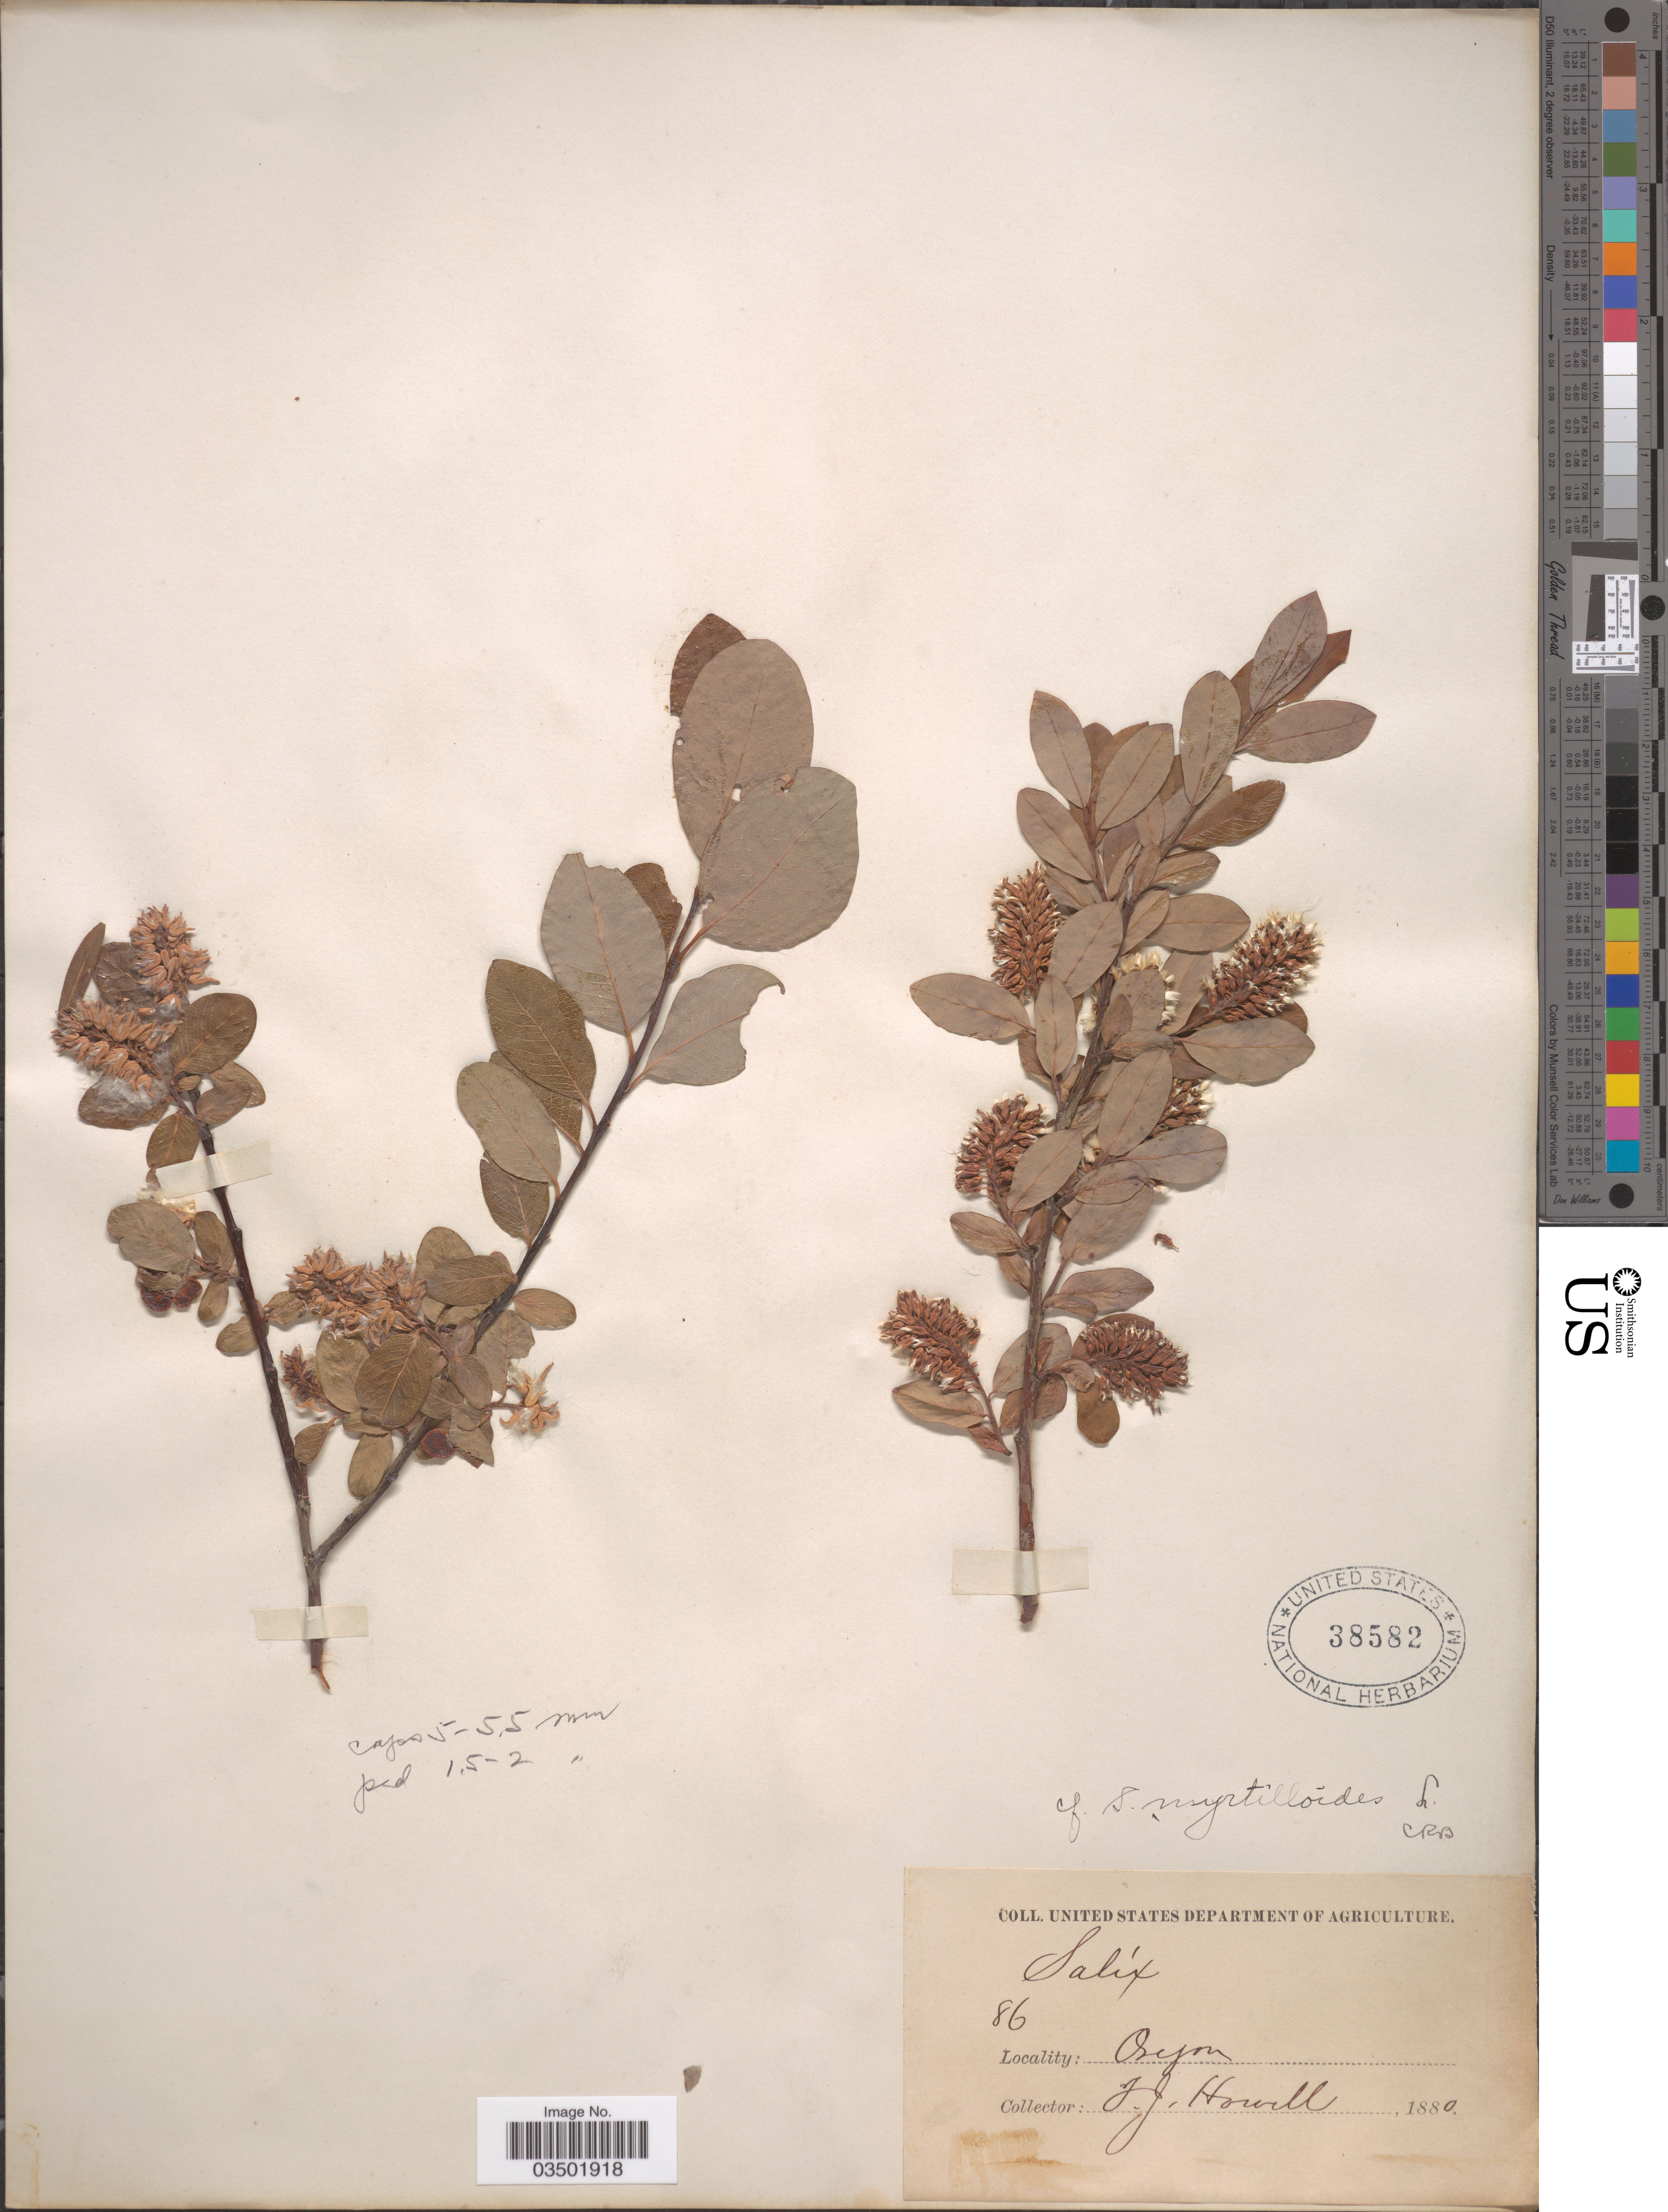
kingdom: Plantae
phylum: Tracheophyta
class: Magnoliopsida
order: Malpighiales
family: Salicaceae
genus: Salix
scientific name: Salix pedicellaris var. hypoglauca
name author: Fernald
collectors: F. J. Howell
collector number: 86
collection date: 1880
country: United States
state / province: Oregon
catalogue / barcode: US 38582